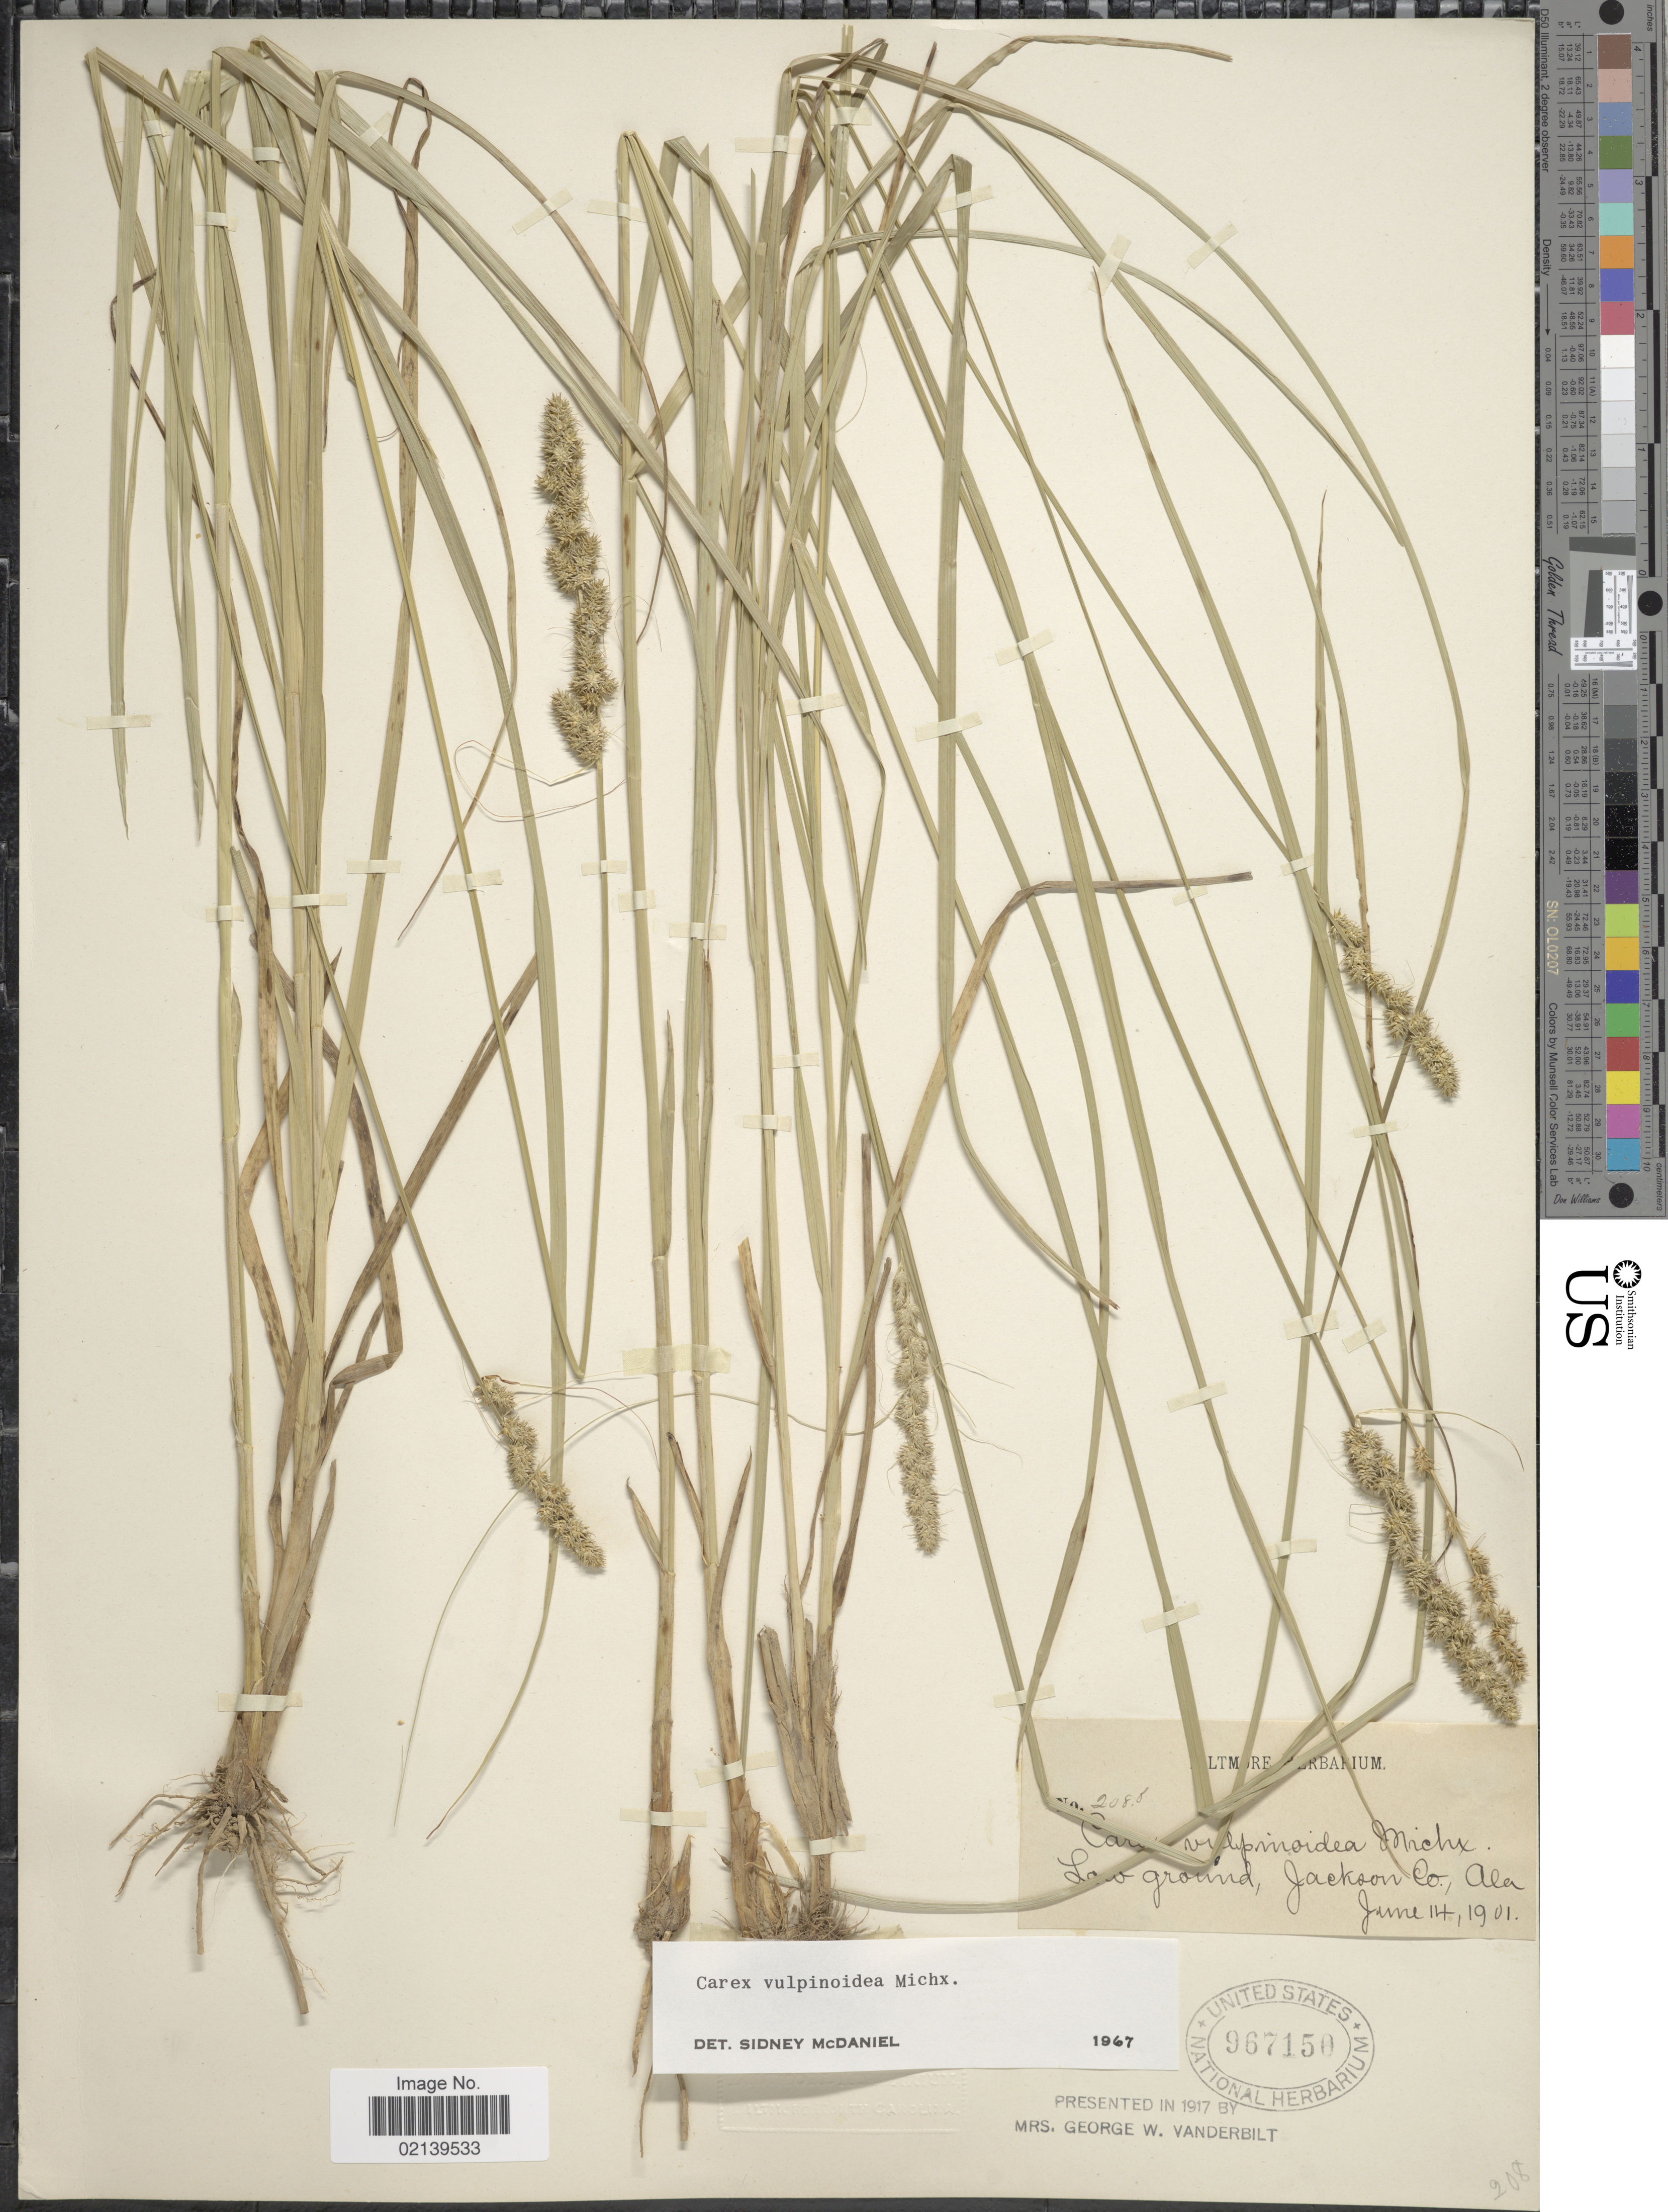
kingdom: Plantae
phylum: Tracheophyta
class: Liliopsida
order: Poales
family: Cyperaceae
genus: Carex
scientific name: Carex vulpinoidea Michx.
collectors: ex herb. Biltmore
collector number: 2088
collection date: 1901-06-14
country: United States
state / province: Alabama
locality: Low ground, Jackson Co., Ala.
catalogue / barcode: US 967150